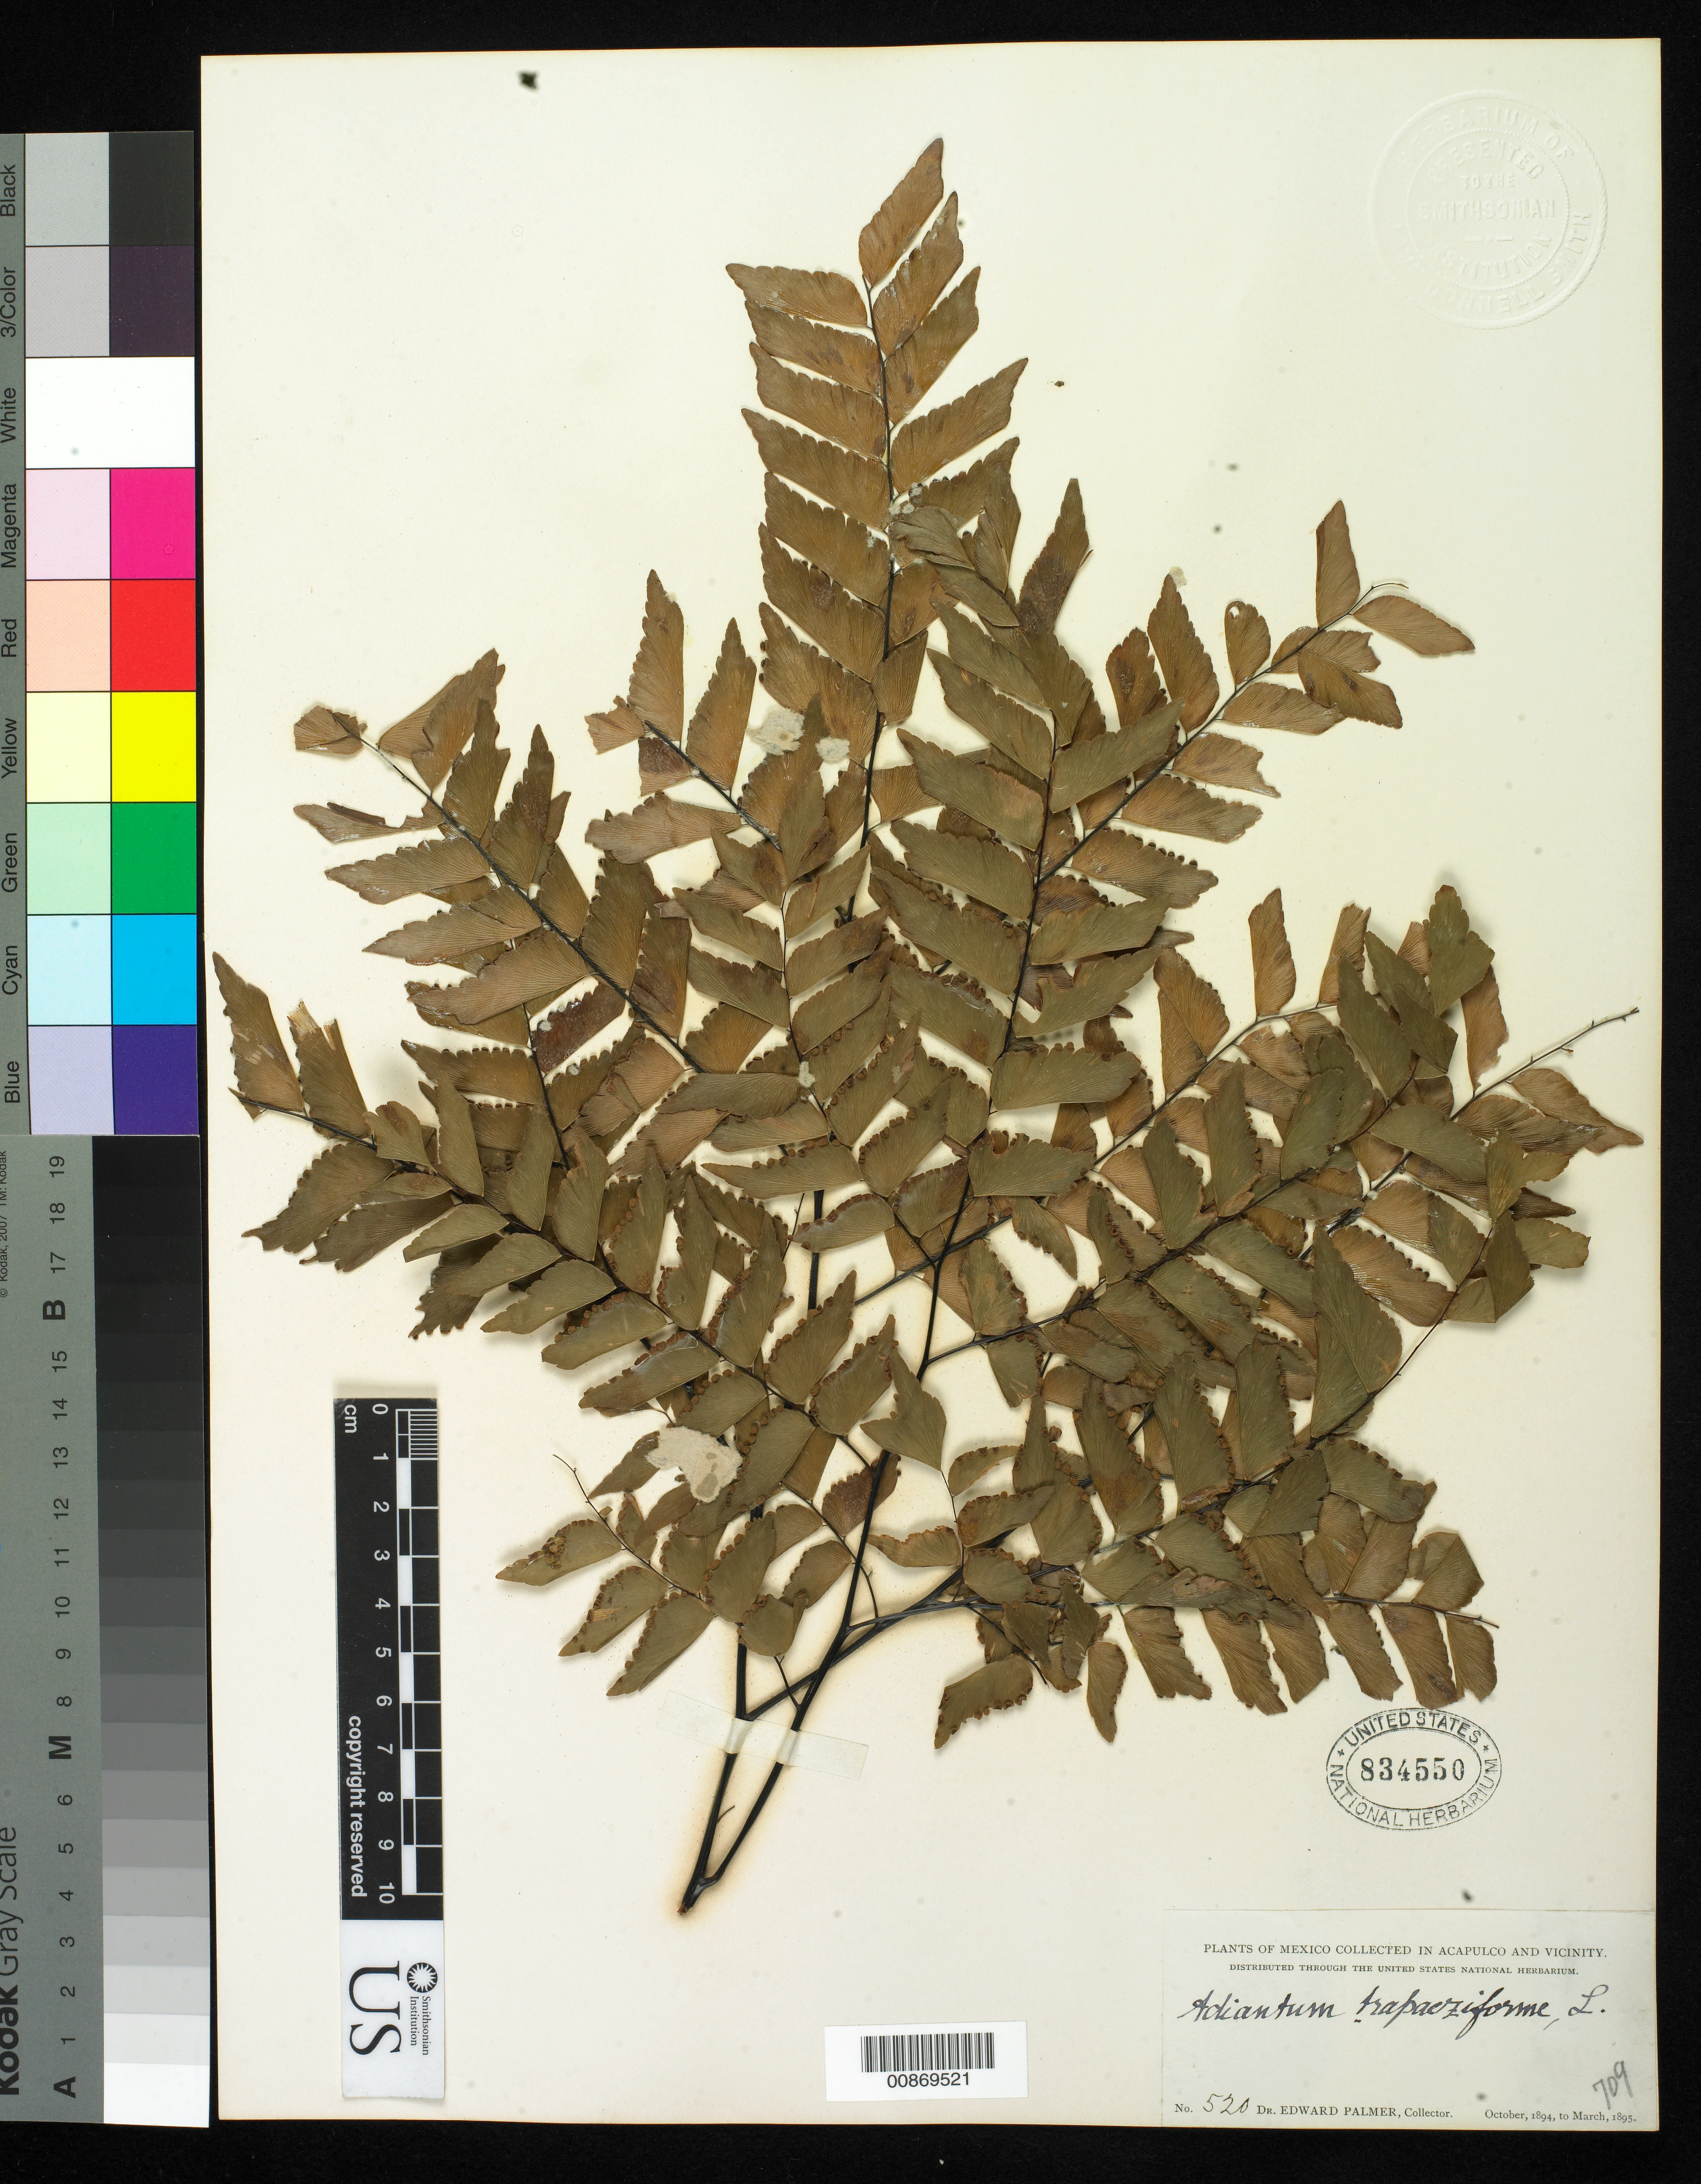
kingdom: Plantae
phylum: Tracheophyta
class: Polypodiopsida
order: Polypodiales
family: Pteridaceae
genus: Adiantum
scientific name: Adiantum trapeziforme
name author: L.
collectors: E. Palmer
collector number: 520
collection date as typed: Oct 1894 to -- Mar 1895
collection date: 1894-10/1895-03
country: Mexico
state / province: Guerrero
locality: Acapulco, Guerrero and vicinity.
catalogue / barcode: US 834550